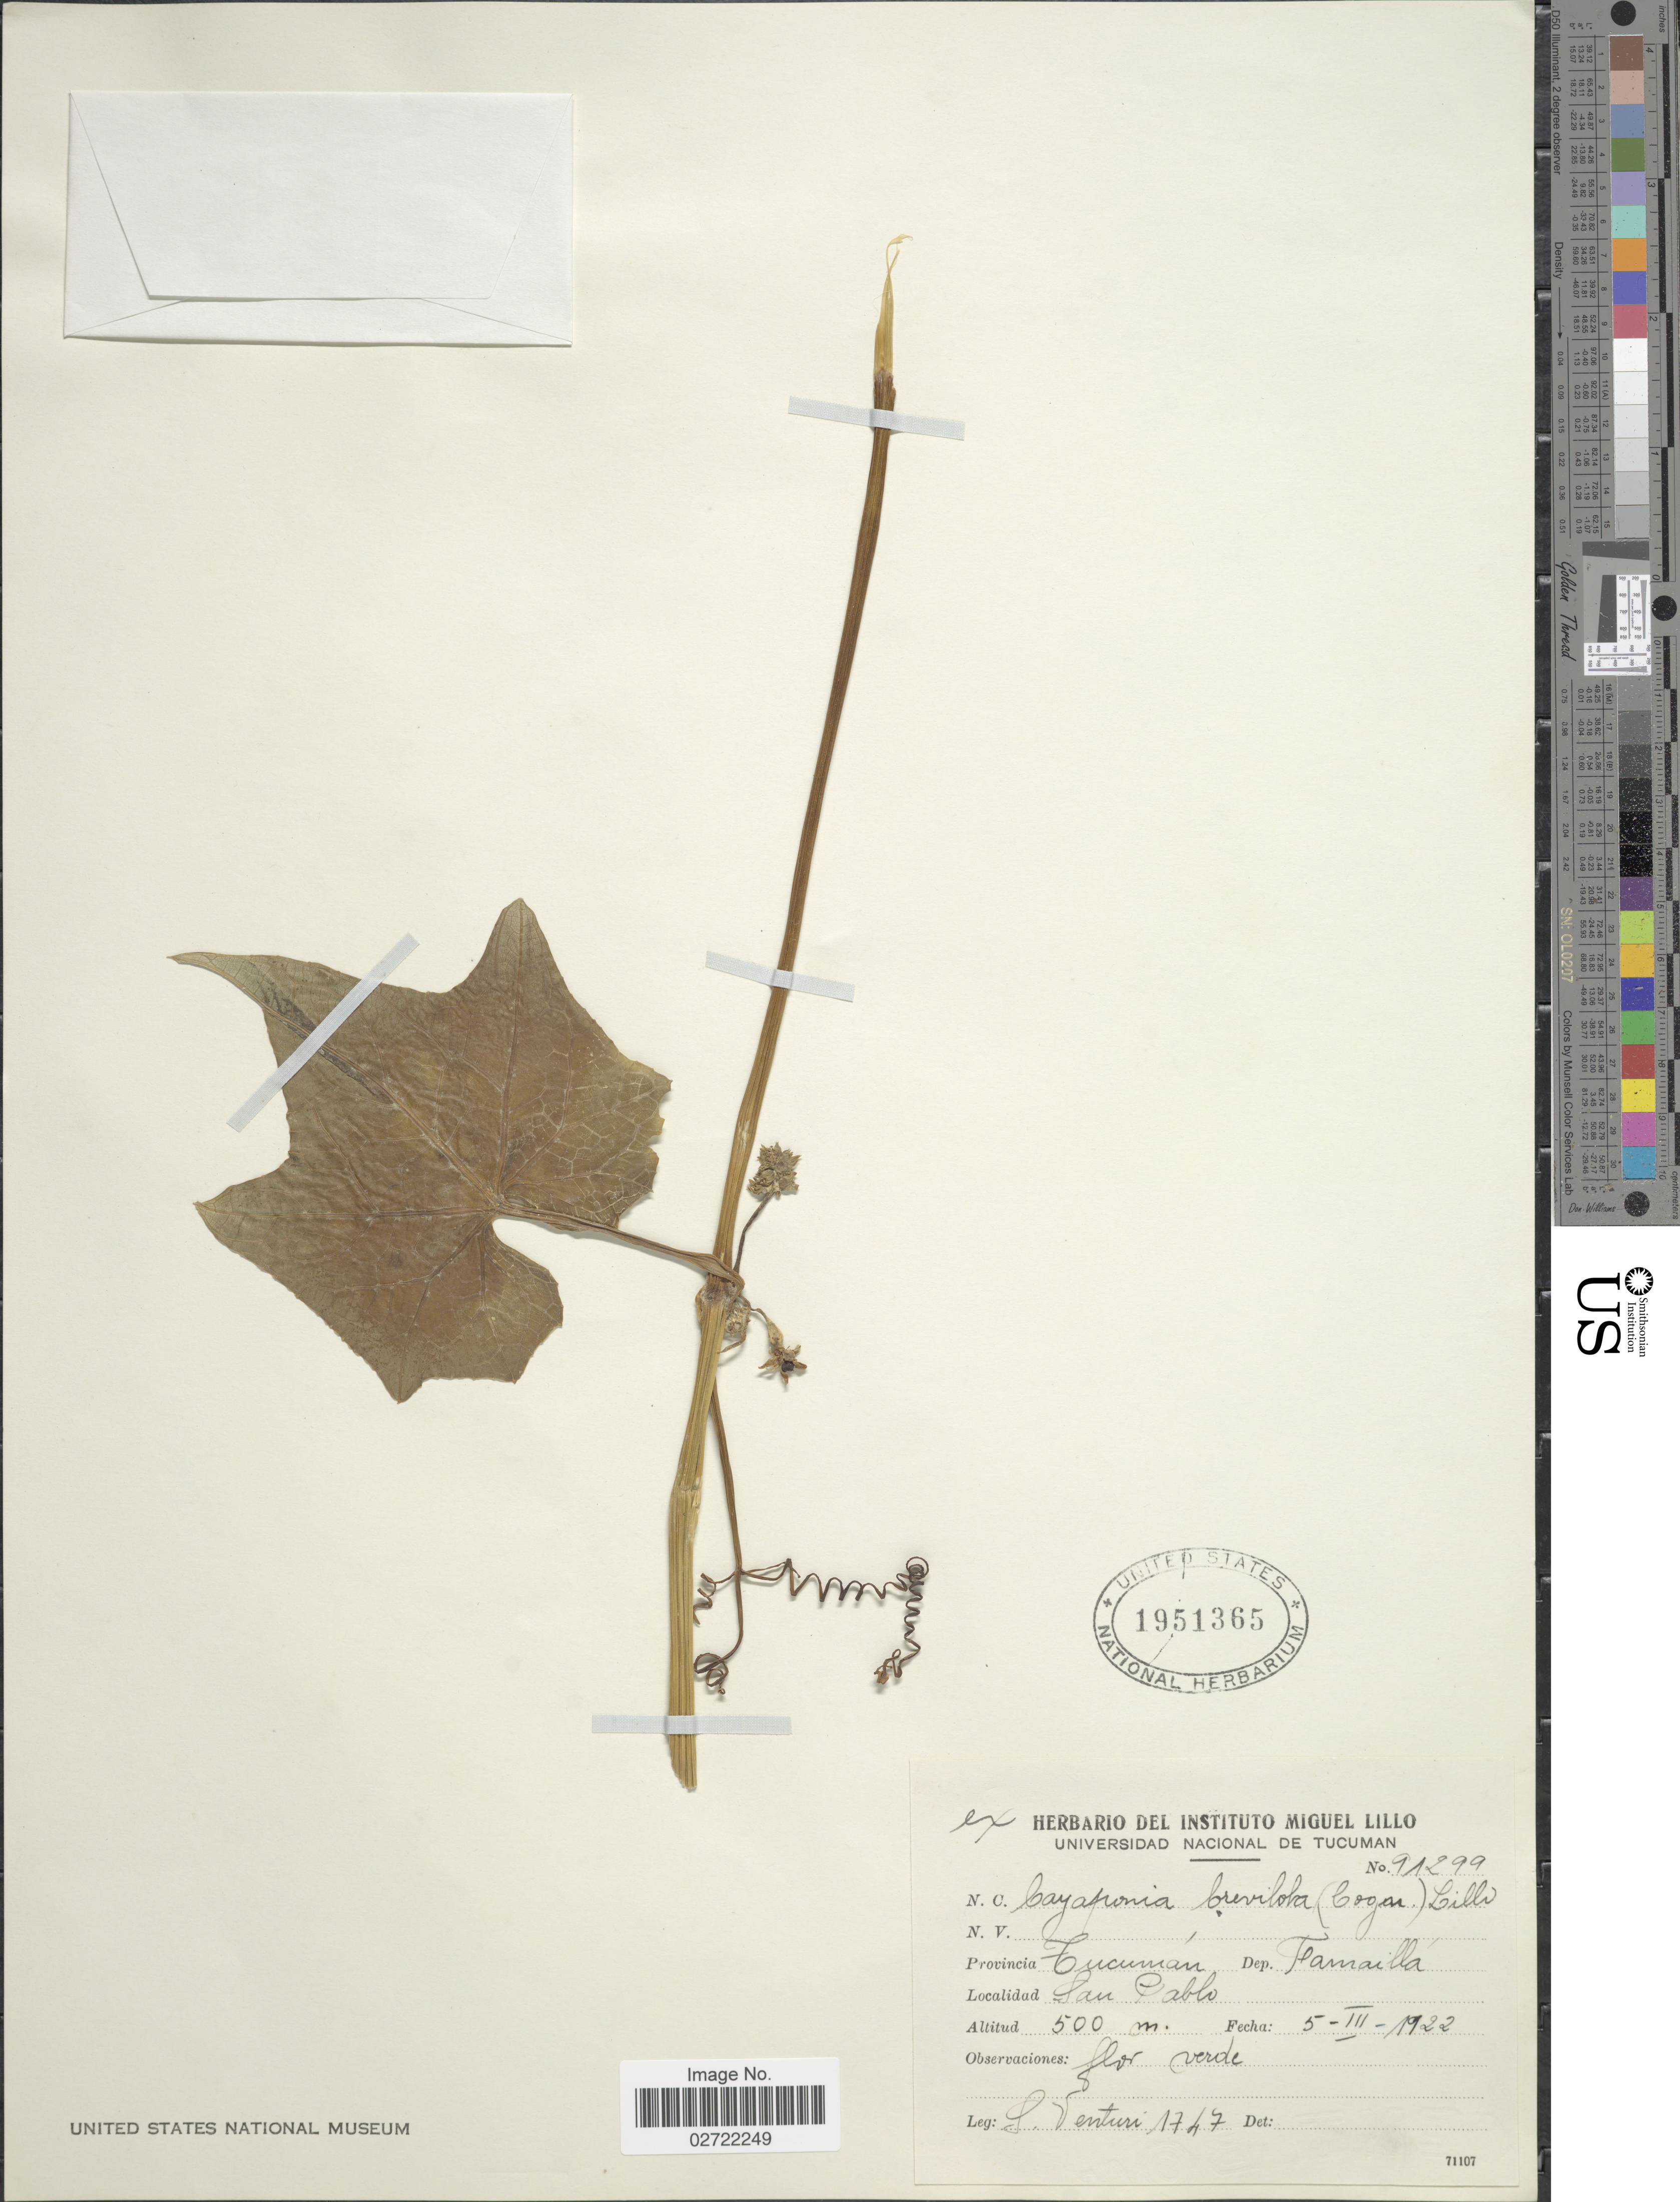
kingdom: Plantae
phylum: Tracheophyta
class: Magnoliopsida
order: Cucurbitales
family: Cucurbitaceae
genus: Cayaponia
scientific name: Cayaponia breviloba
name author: (Griseb. ex Cogn.) Pozner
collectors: S. Venturi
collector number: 1747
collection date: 1922-03-05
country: Argentina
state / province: Tucuman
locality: Provincia de Tucuman, (R.A.), Dep. Famaillá. San Pablo.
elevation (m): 500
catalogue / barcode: US 1951365